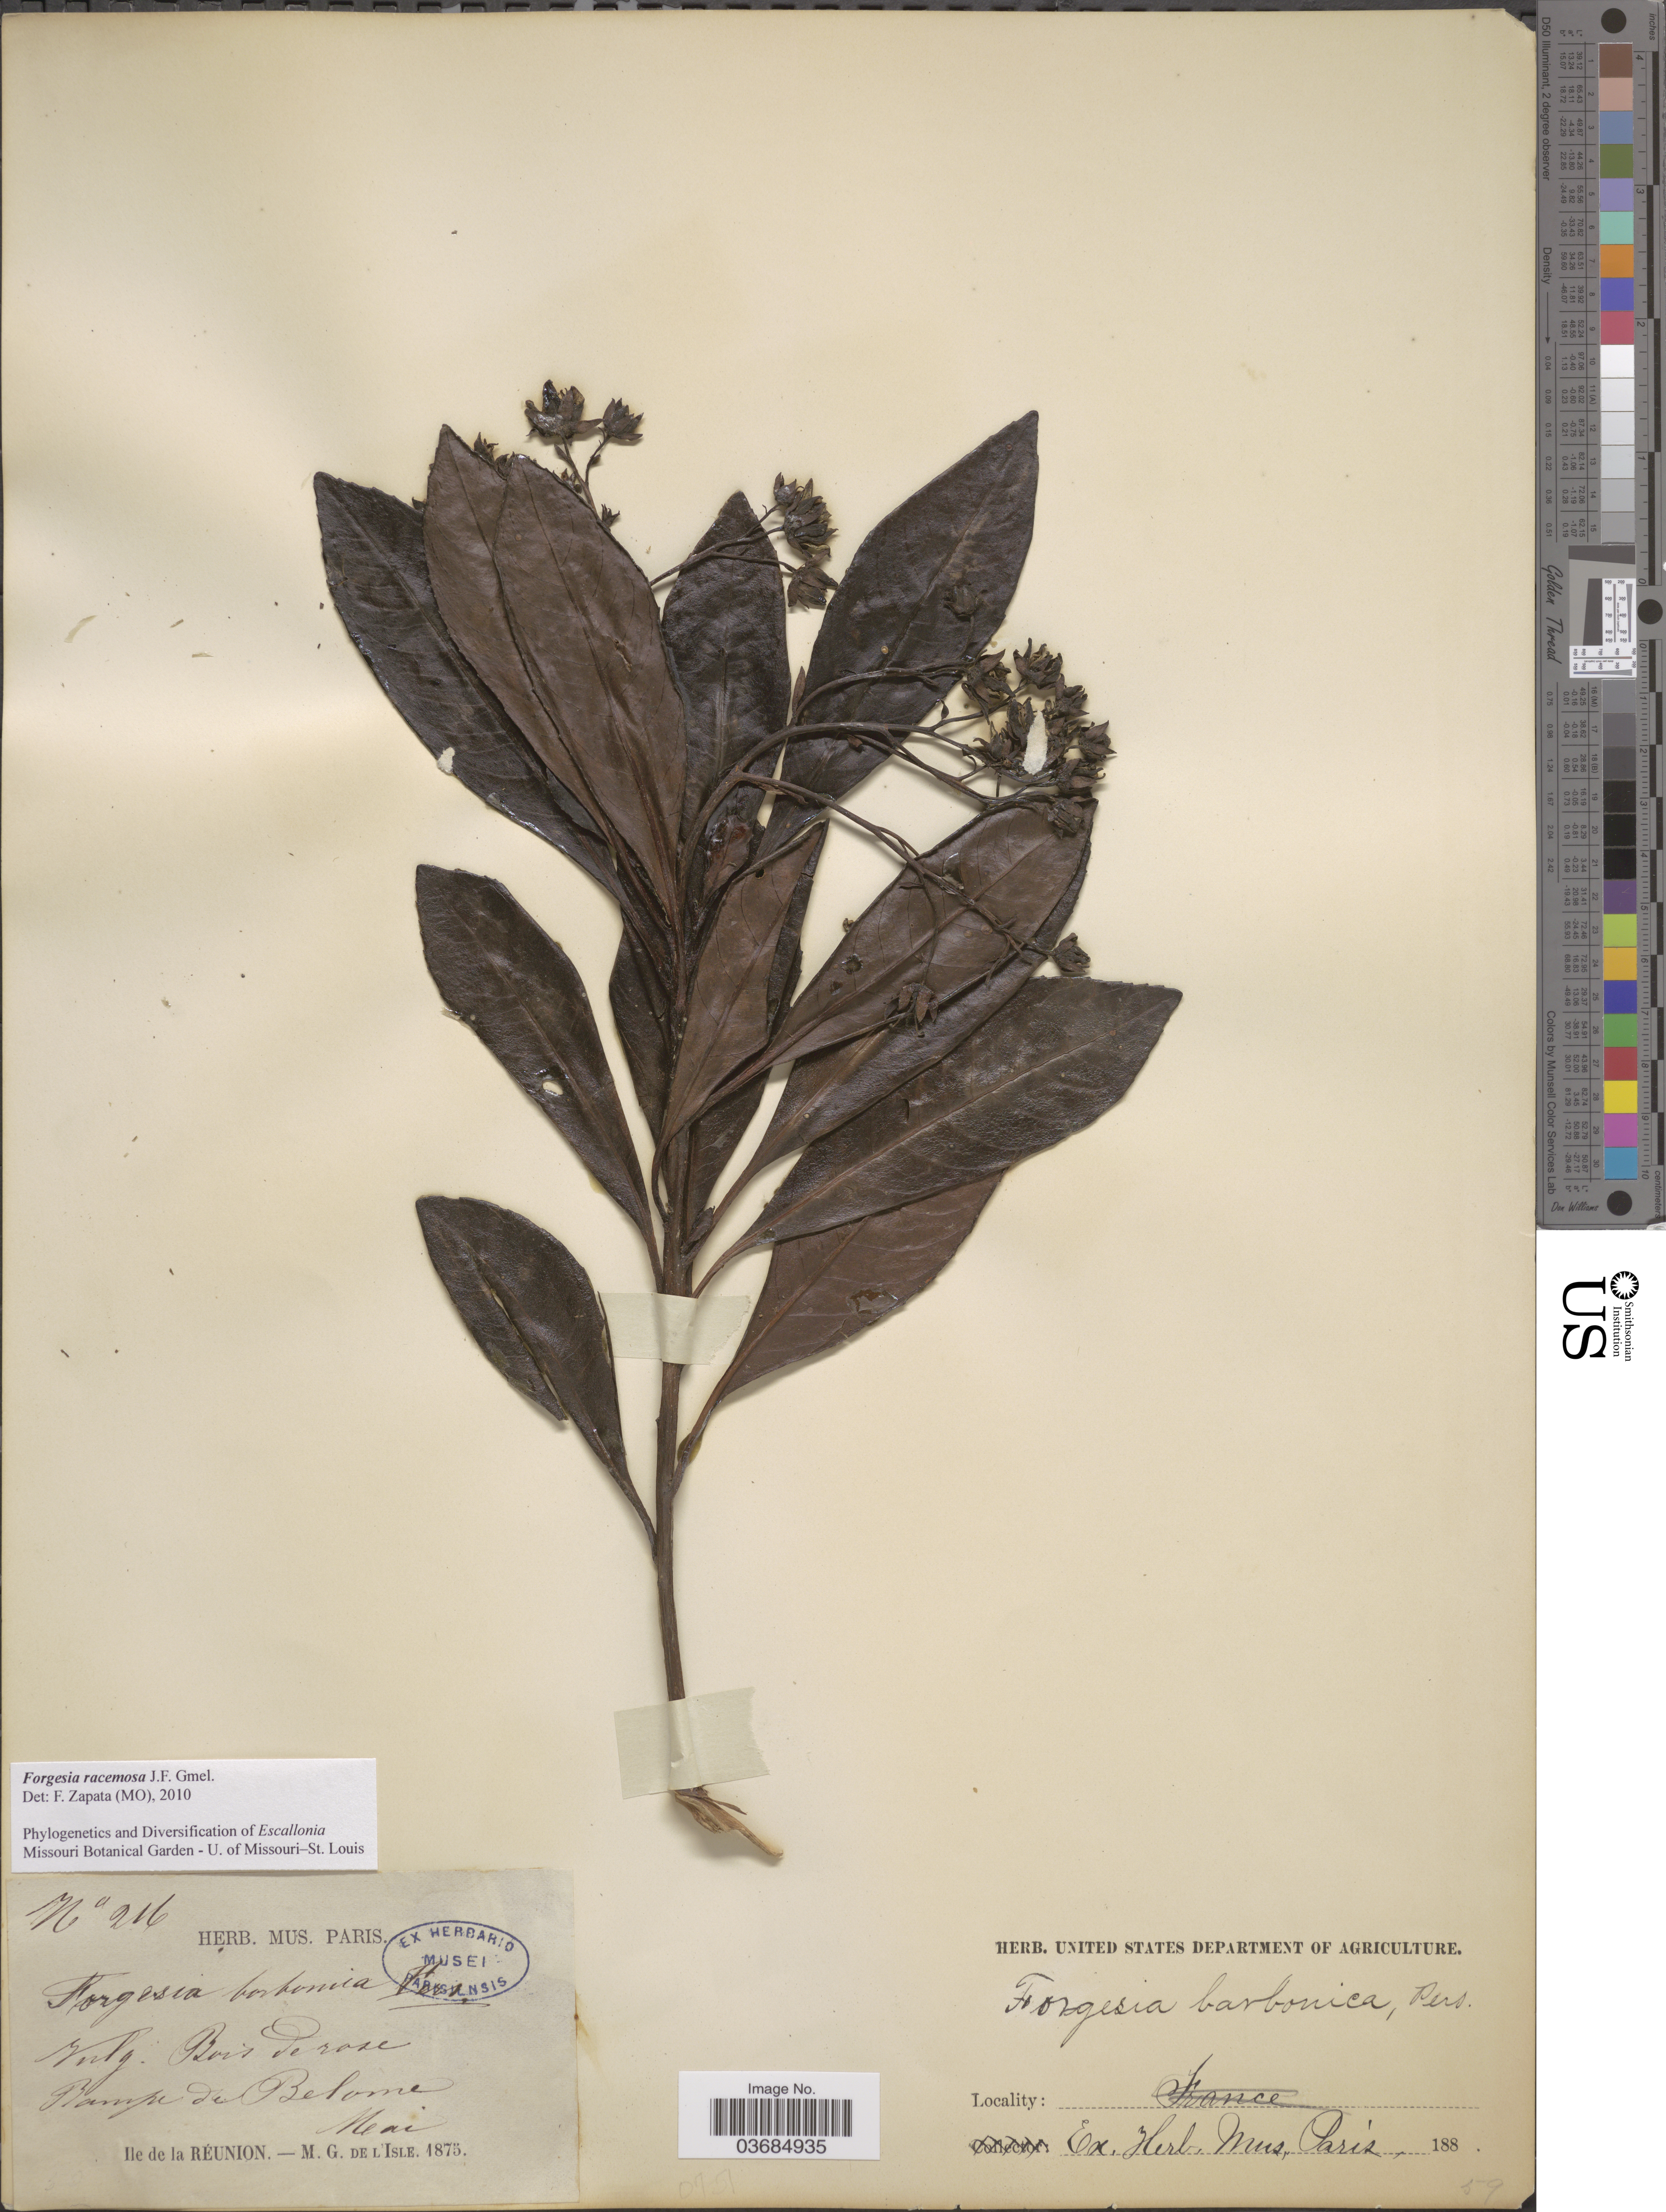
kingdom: Plantae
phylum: Tracheophyta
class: Magnoliopsida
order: Escalloniales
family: Escalloniaceae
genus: Forgesia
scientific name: Forgesia racemosa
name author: J.F. Gmel.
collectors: M. L'Isle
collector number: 216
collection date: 1875-05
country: Reunion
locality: Rampe de Belome. Ile de la Réunion.